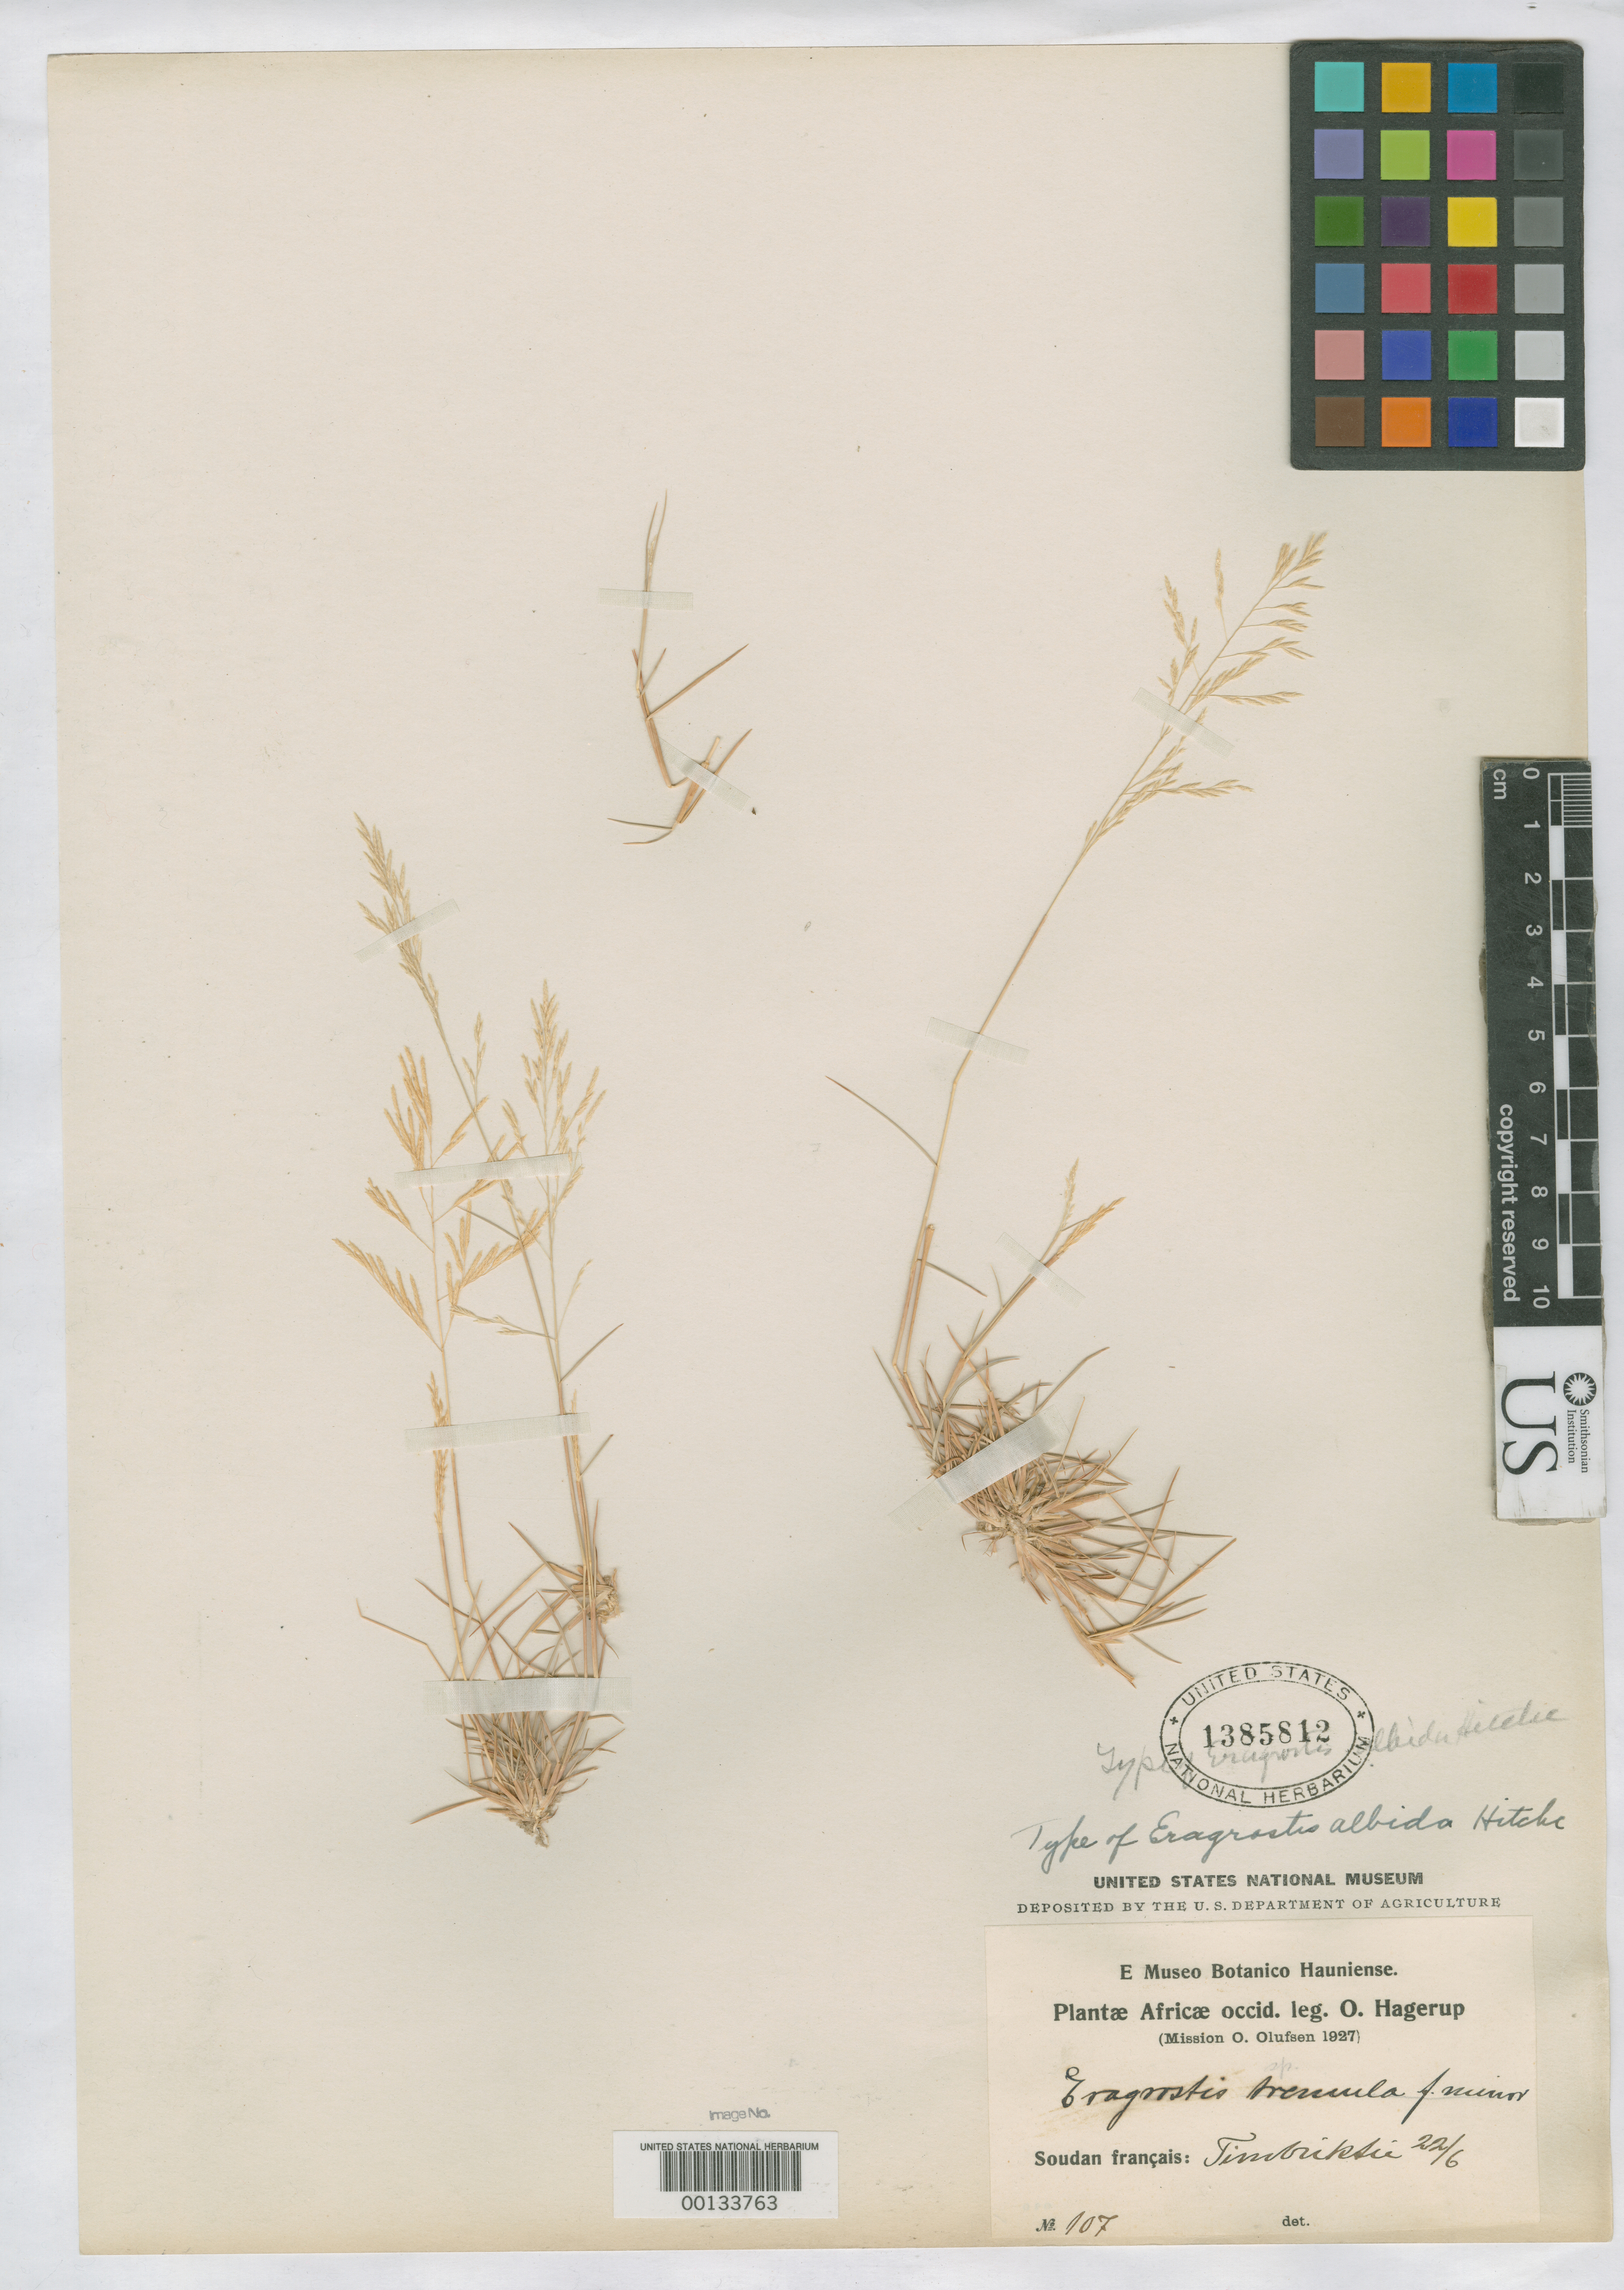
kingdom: Plantae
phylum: Tracheophyta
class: Liliopsida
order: Poales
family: Poaceae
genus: Eragrostis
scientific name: Eragrostis albida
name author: Hitchc.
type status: Holotype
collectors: O. Hagerup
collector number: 107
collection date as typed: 22 Jun 1927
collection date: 1927-06-22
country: Mali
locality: Tombouctou.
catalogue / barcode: US 1385812